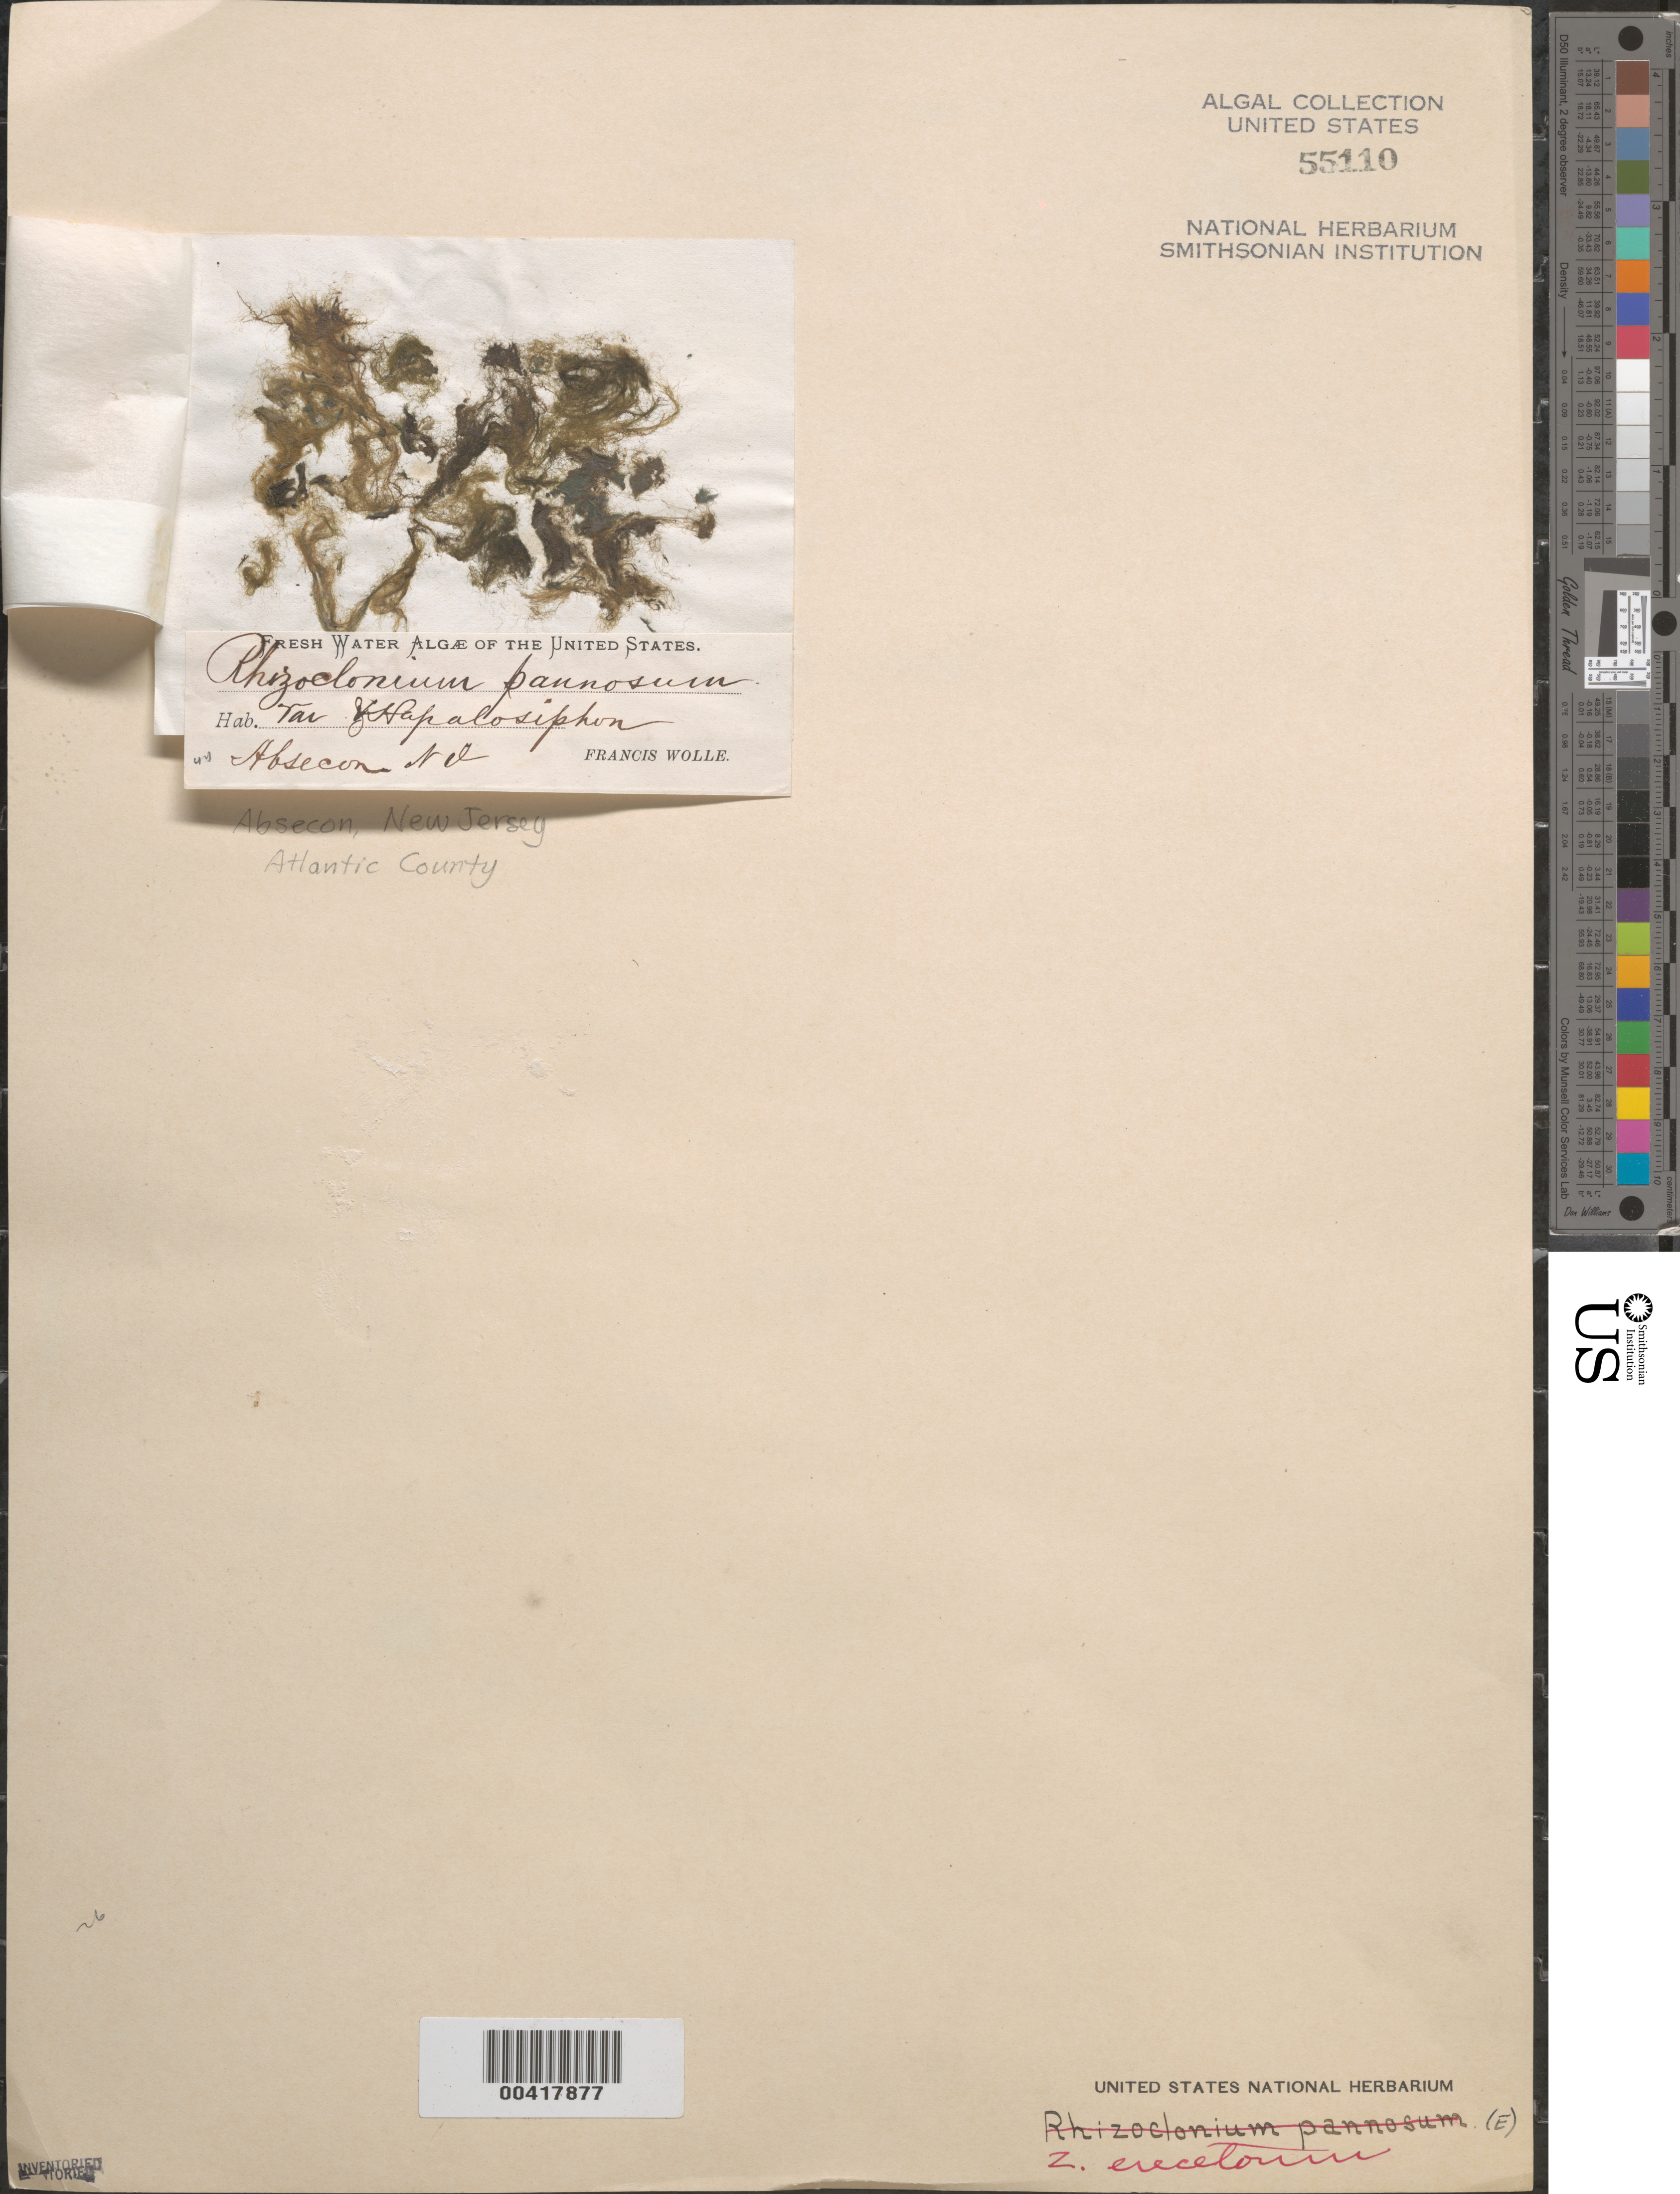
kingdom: Plantae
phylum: Charophyta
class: Zygnematophyceae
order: Zygnematales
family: Zygnemataceae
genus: Zygogonium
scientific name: Zygogonium ericetorum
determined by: Phinney, H. K.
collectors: F. Wolle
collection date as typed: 18--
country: United States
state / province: New Jersey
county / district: Atlantic County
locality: Absecon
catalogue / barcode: US 55110